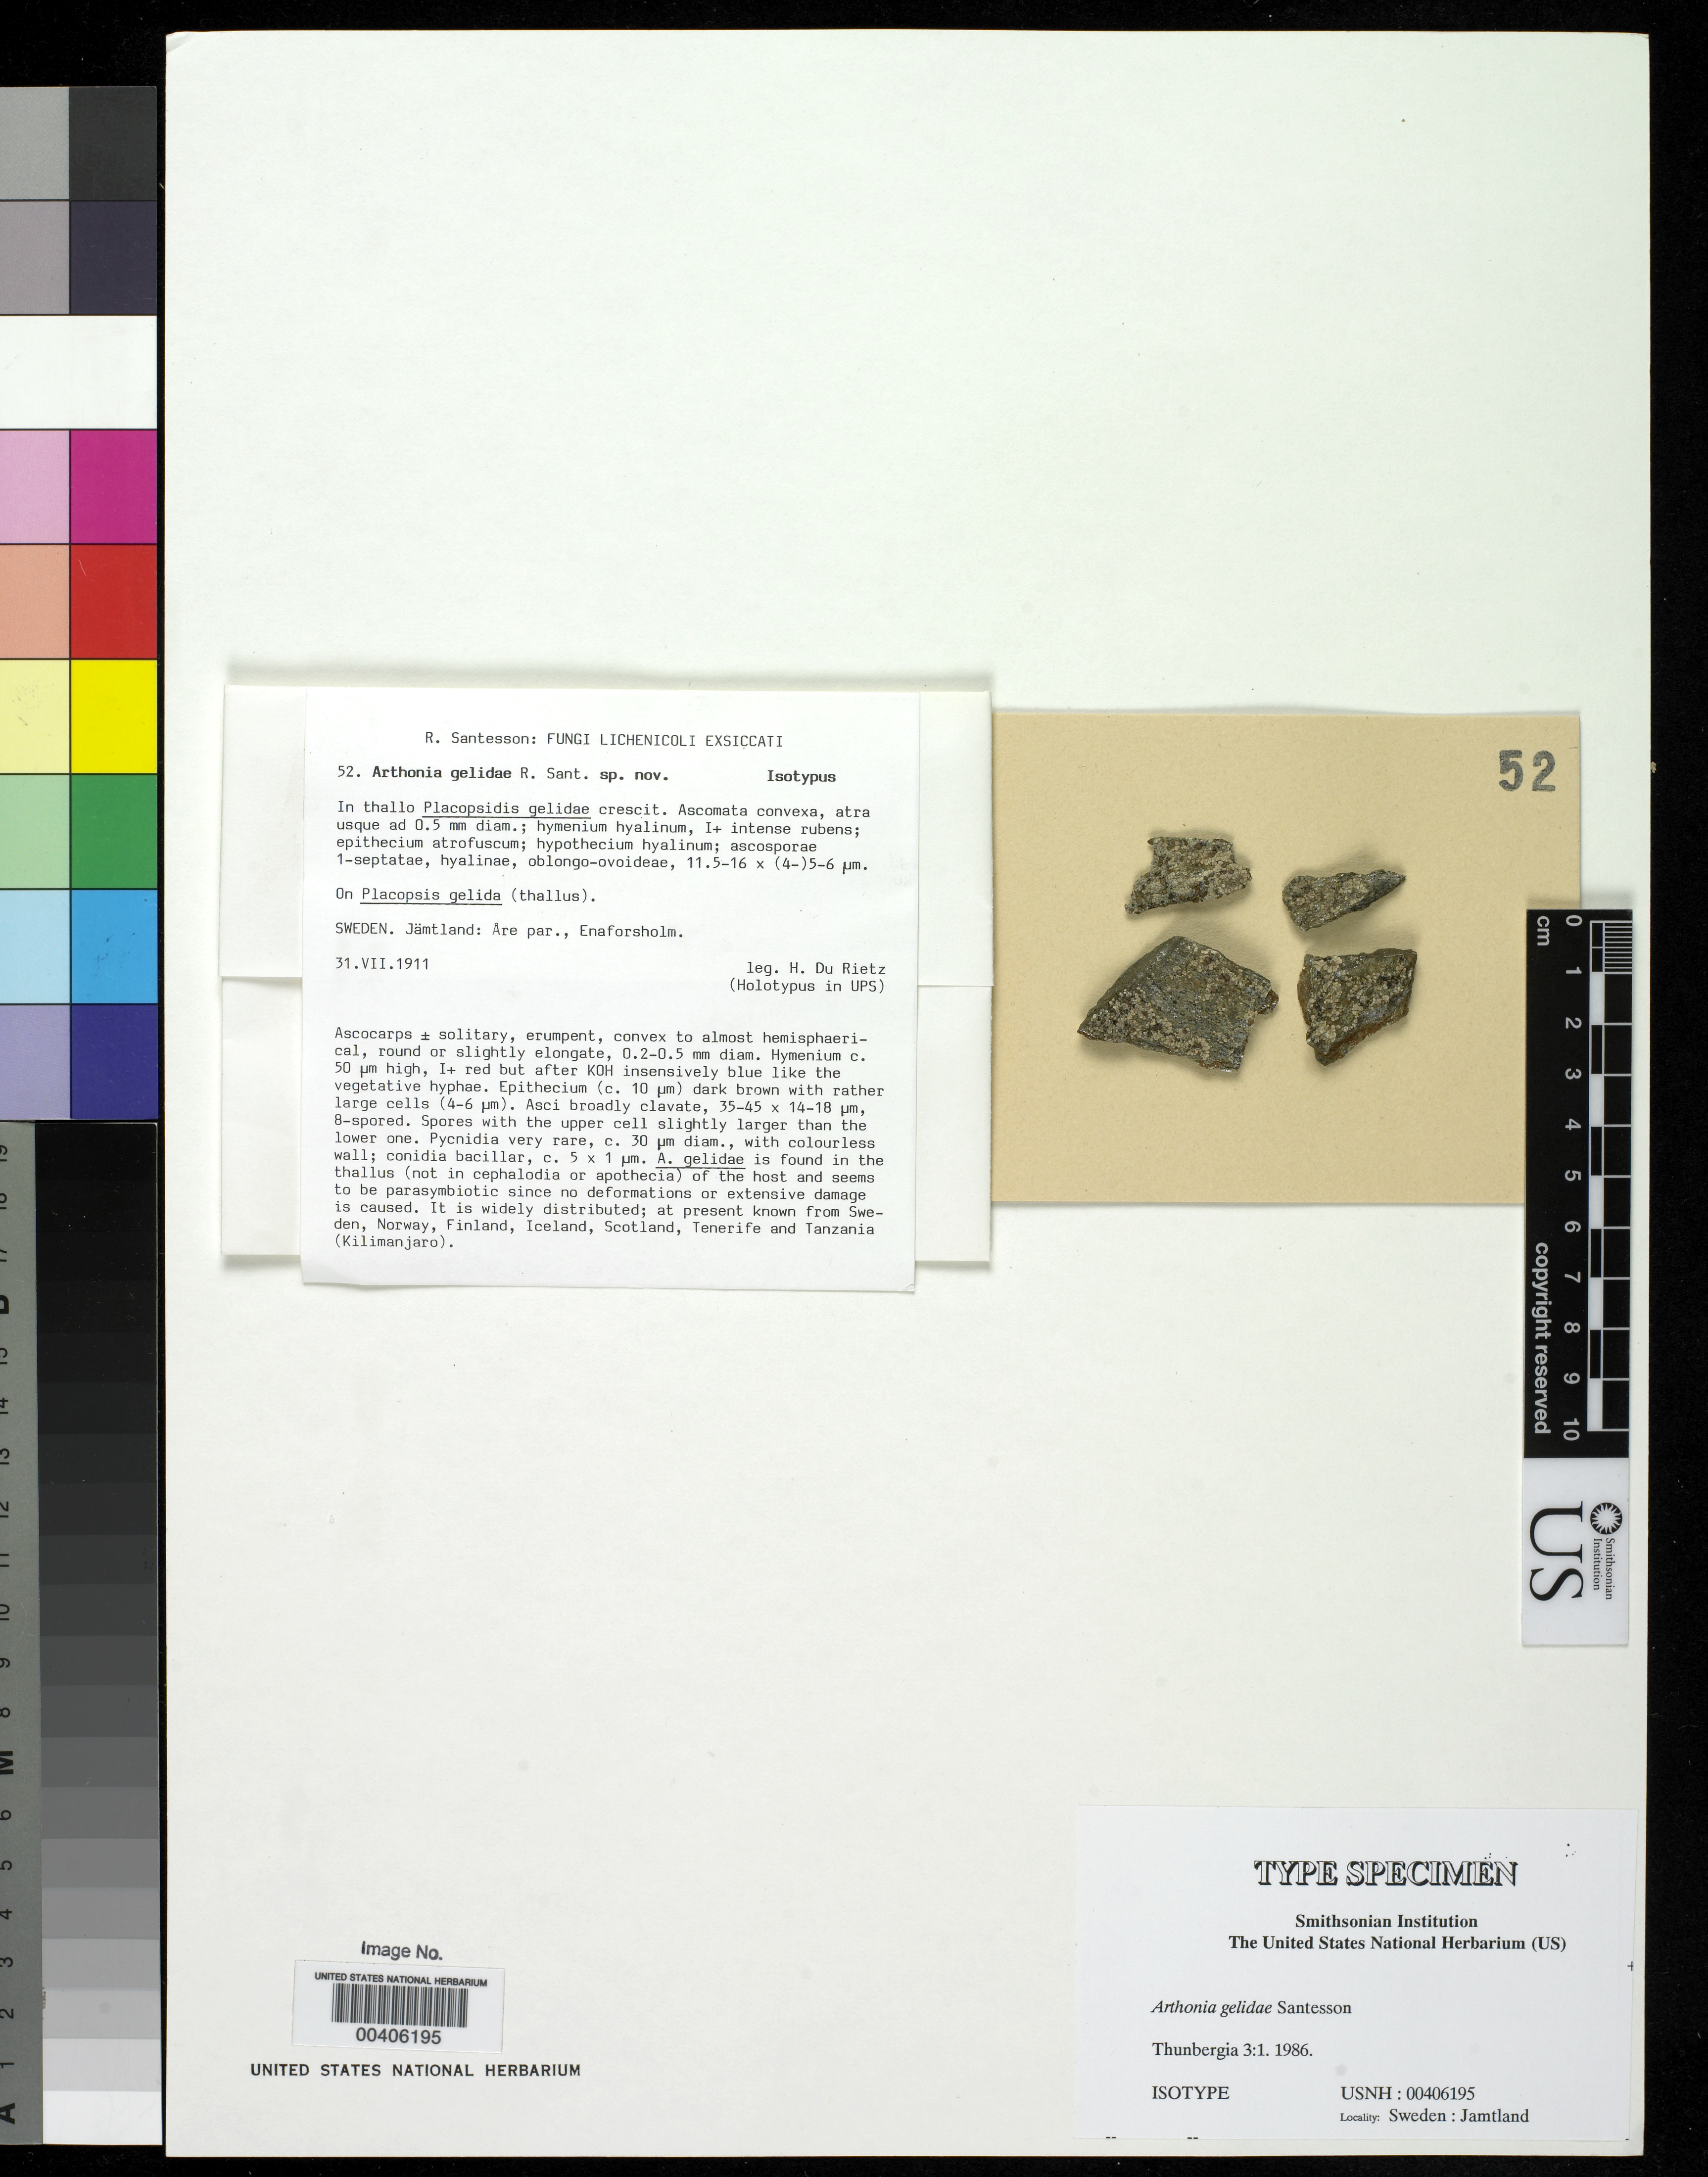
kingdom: Fungi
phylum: Ascomycota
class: Arthoniomycetes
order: Arthoniales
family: Arthoniaceae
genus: Arthonia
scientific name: Arthonia gelidae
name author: R. Sant.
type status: Isotype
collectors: H. Reit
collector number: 52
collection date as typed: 31 Jul 1911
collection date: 1911-07-31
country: Sweden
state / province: Jämtland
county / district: Åre Kommun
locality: Enaforsholm.